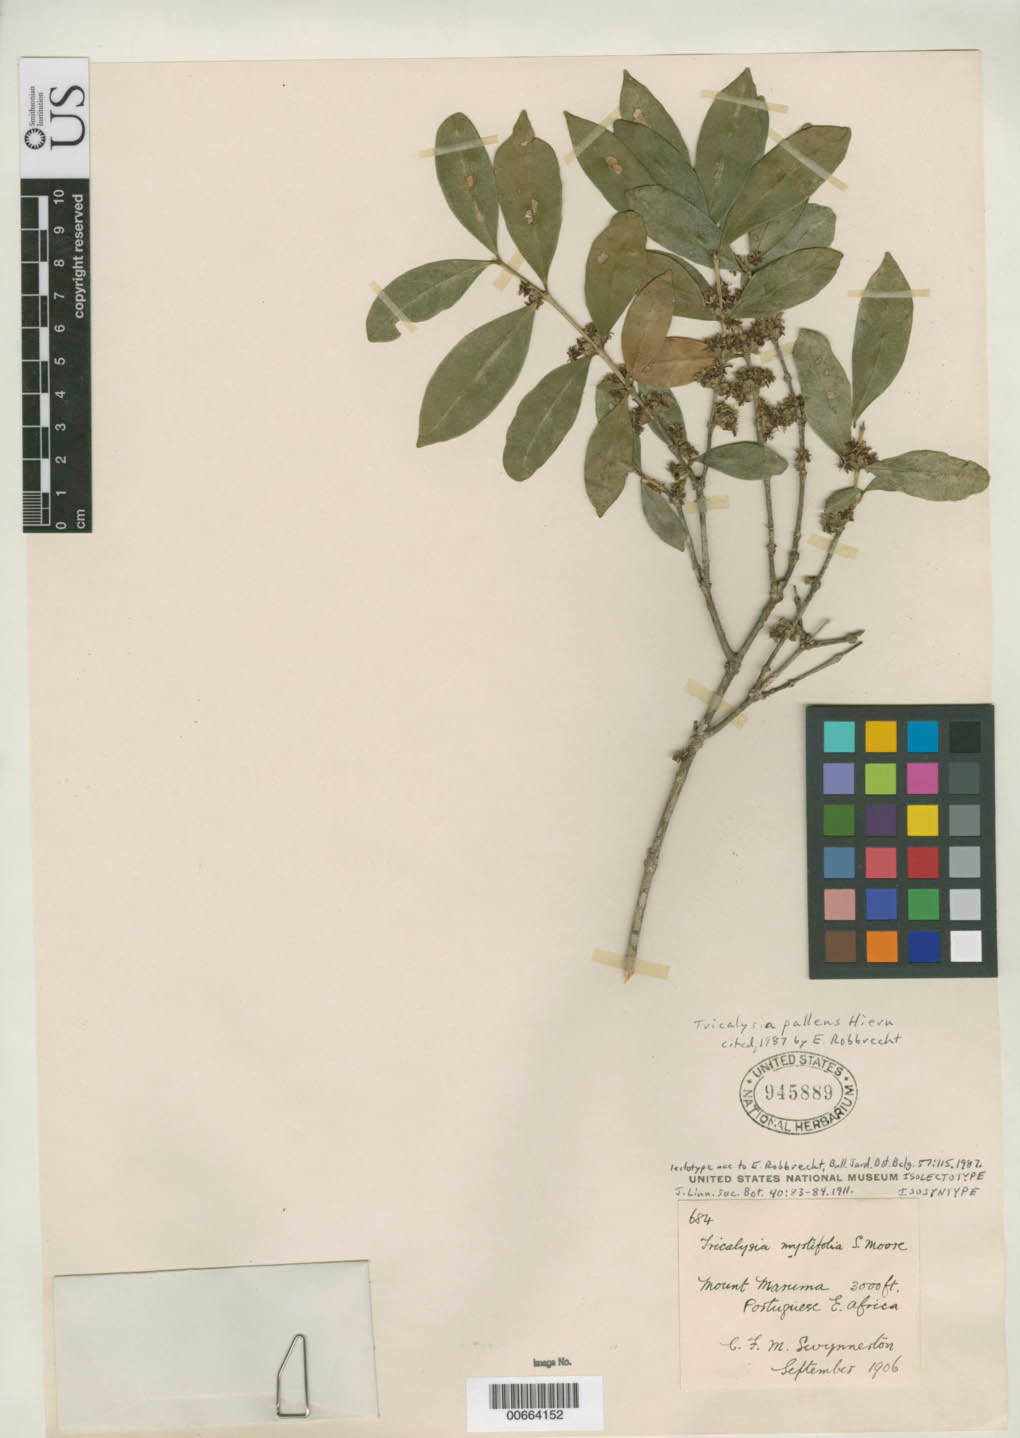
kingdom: Plantae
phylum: Tracheophyta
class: Magnoliopsida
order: Gentianales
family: Rubiaceae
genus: Tricalysia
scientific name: Tricalysia myrtifolia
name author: S. Moore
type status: Isolectotype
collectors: C. Swynnerton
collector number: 684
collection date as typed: Sep 1906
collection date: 1906-09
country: Mozambique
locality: Mount Maruma.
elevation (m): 914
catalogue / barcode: US 945889